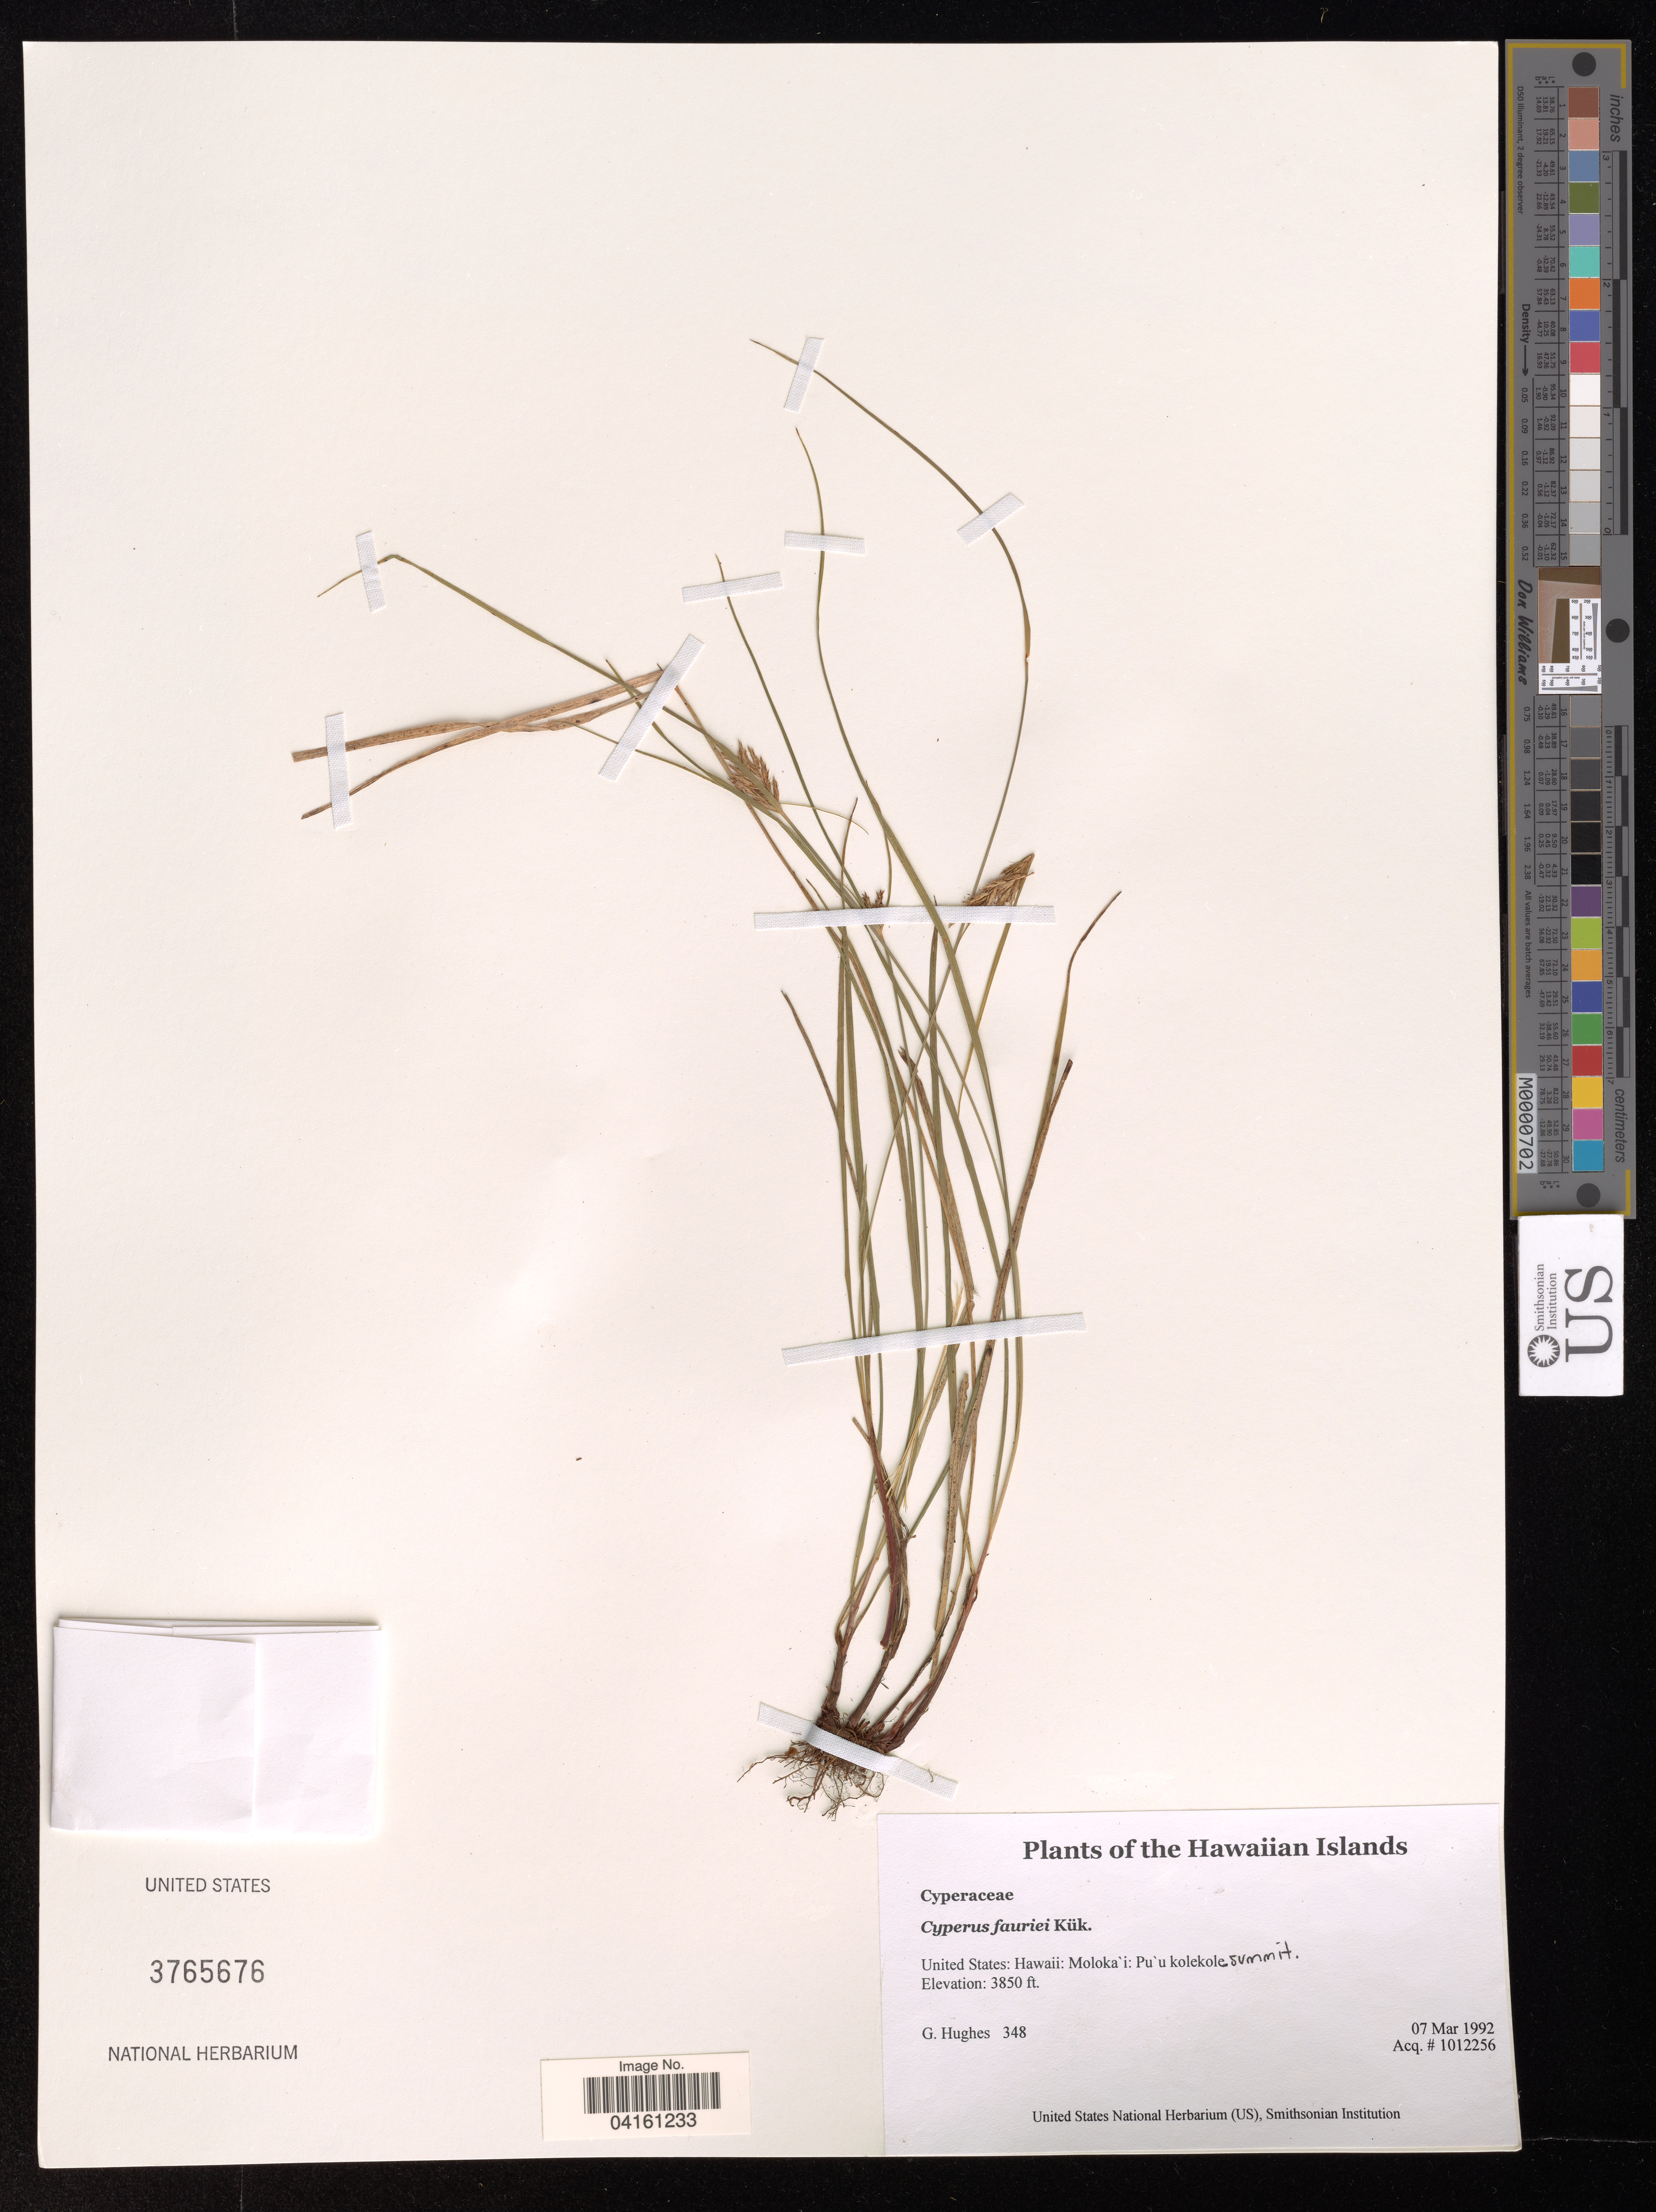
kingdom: Plantae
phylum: Tracheophyta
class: Liliopsida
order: Poales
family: Cyperaceae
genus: Cyperus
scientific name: Cyperus fauriei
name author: Kük.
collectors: G. Hughes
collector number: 348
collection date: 1992-03-07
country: United States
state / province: Hawaii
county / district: Maui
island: Moloka'i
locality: The Hawaiian Islands. Moloka'i: Pu'u kolekole summit.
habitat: Summit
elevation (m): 1173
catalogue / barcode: US 3765676